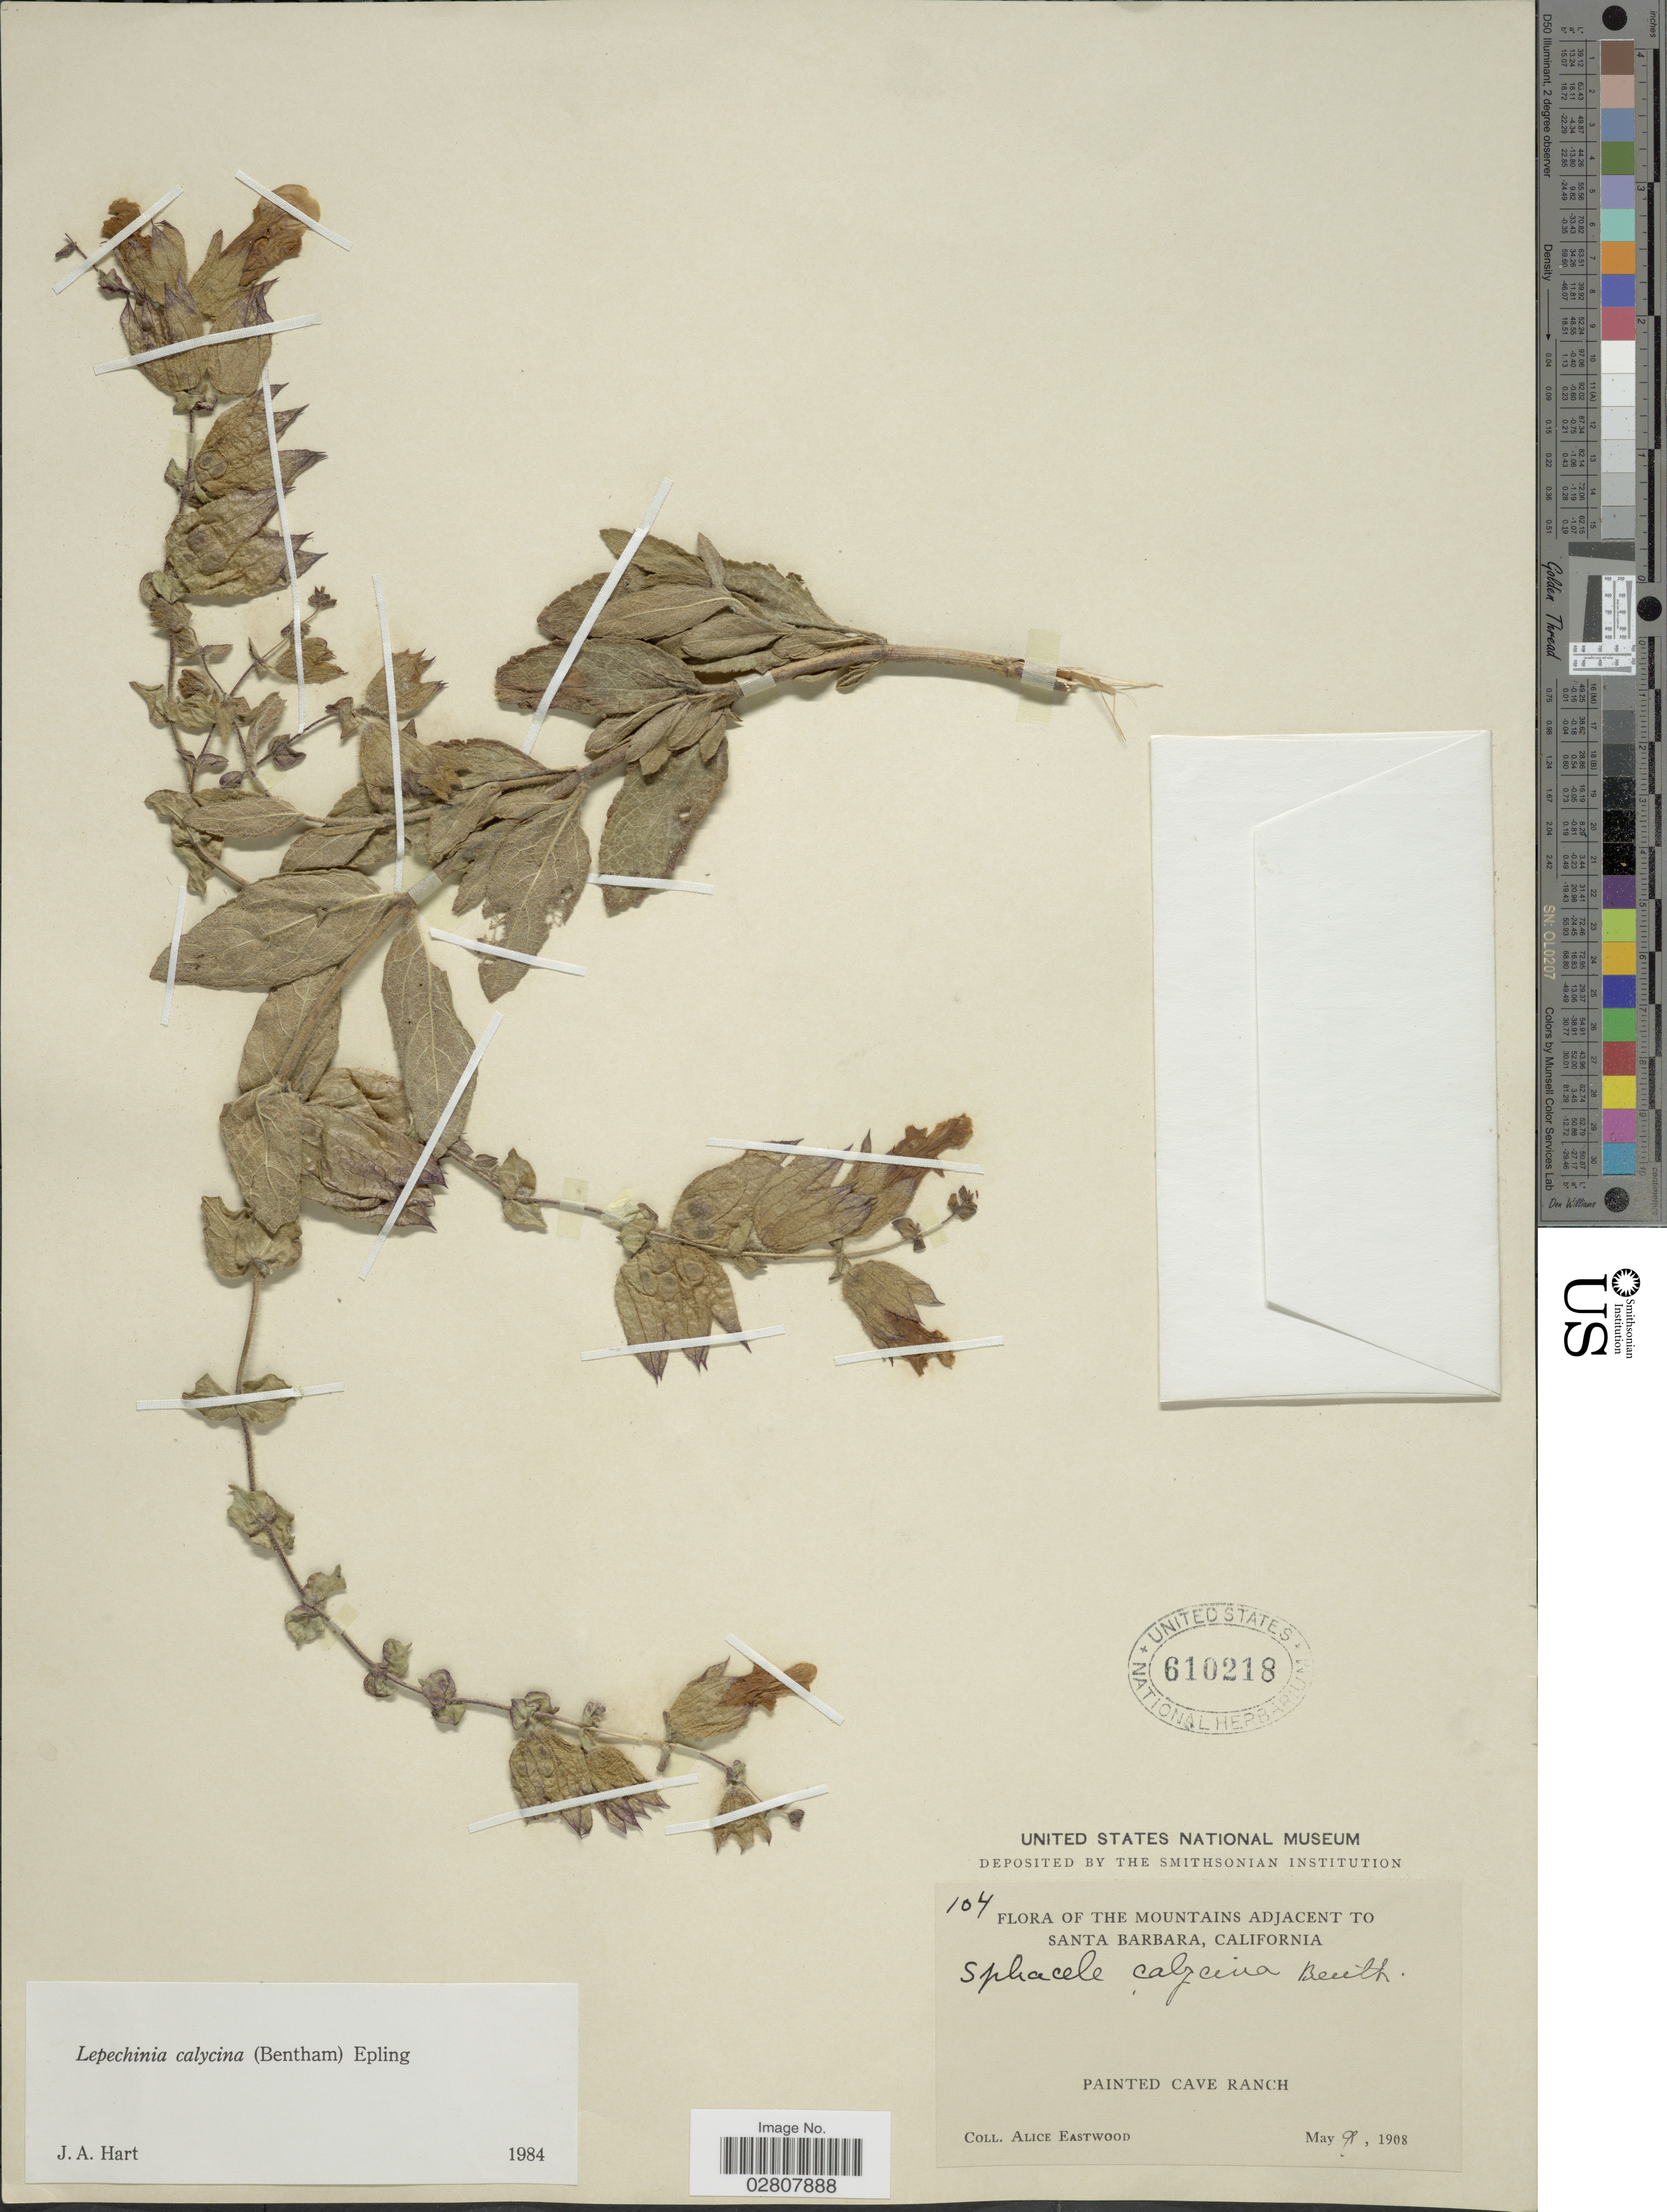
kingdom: Plantae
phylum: Tracheophyta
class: Magnoliopsida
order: Lamiales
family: Lamiaceae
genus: Lepechinia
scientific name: Lepechinia calycina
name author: (Benth.) Epling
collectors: A. Eastwood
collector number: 104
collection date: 1908-05-09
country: United States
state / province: California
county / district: Santa Barbara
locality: The Mountains adjacent to Santa Barbara. Painted Cave Ranch.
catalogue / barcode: US 610218